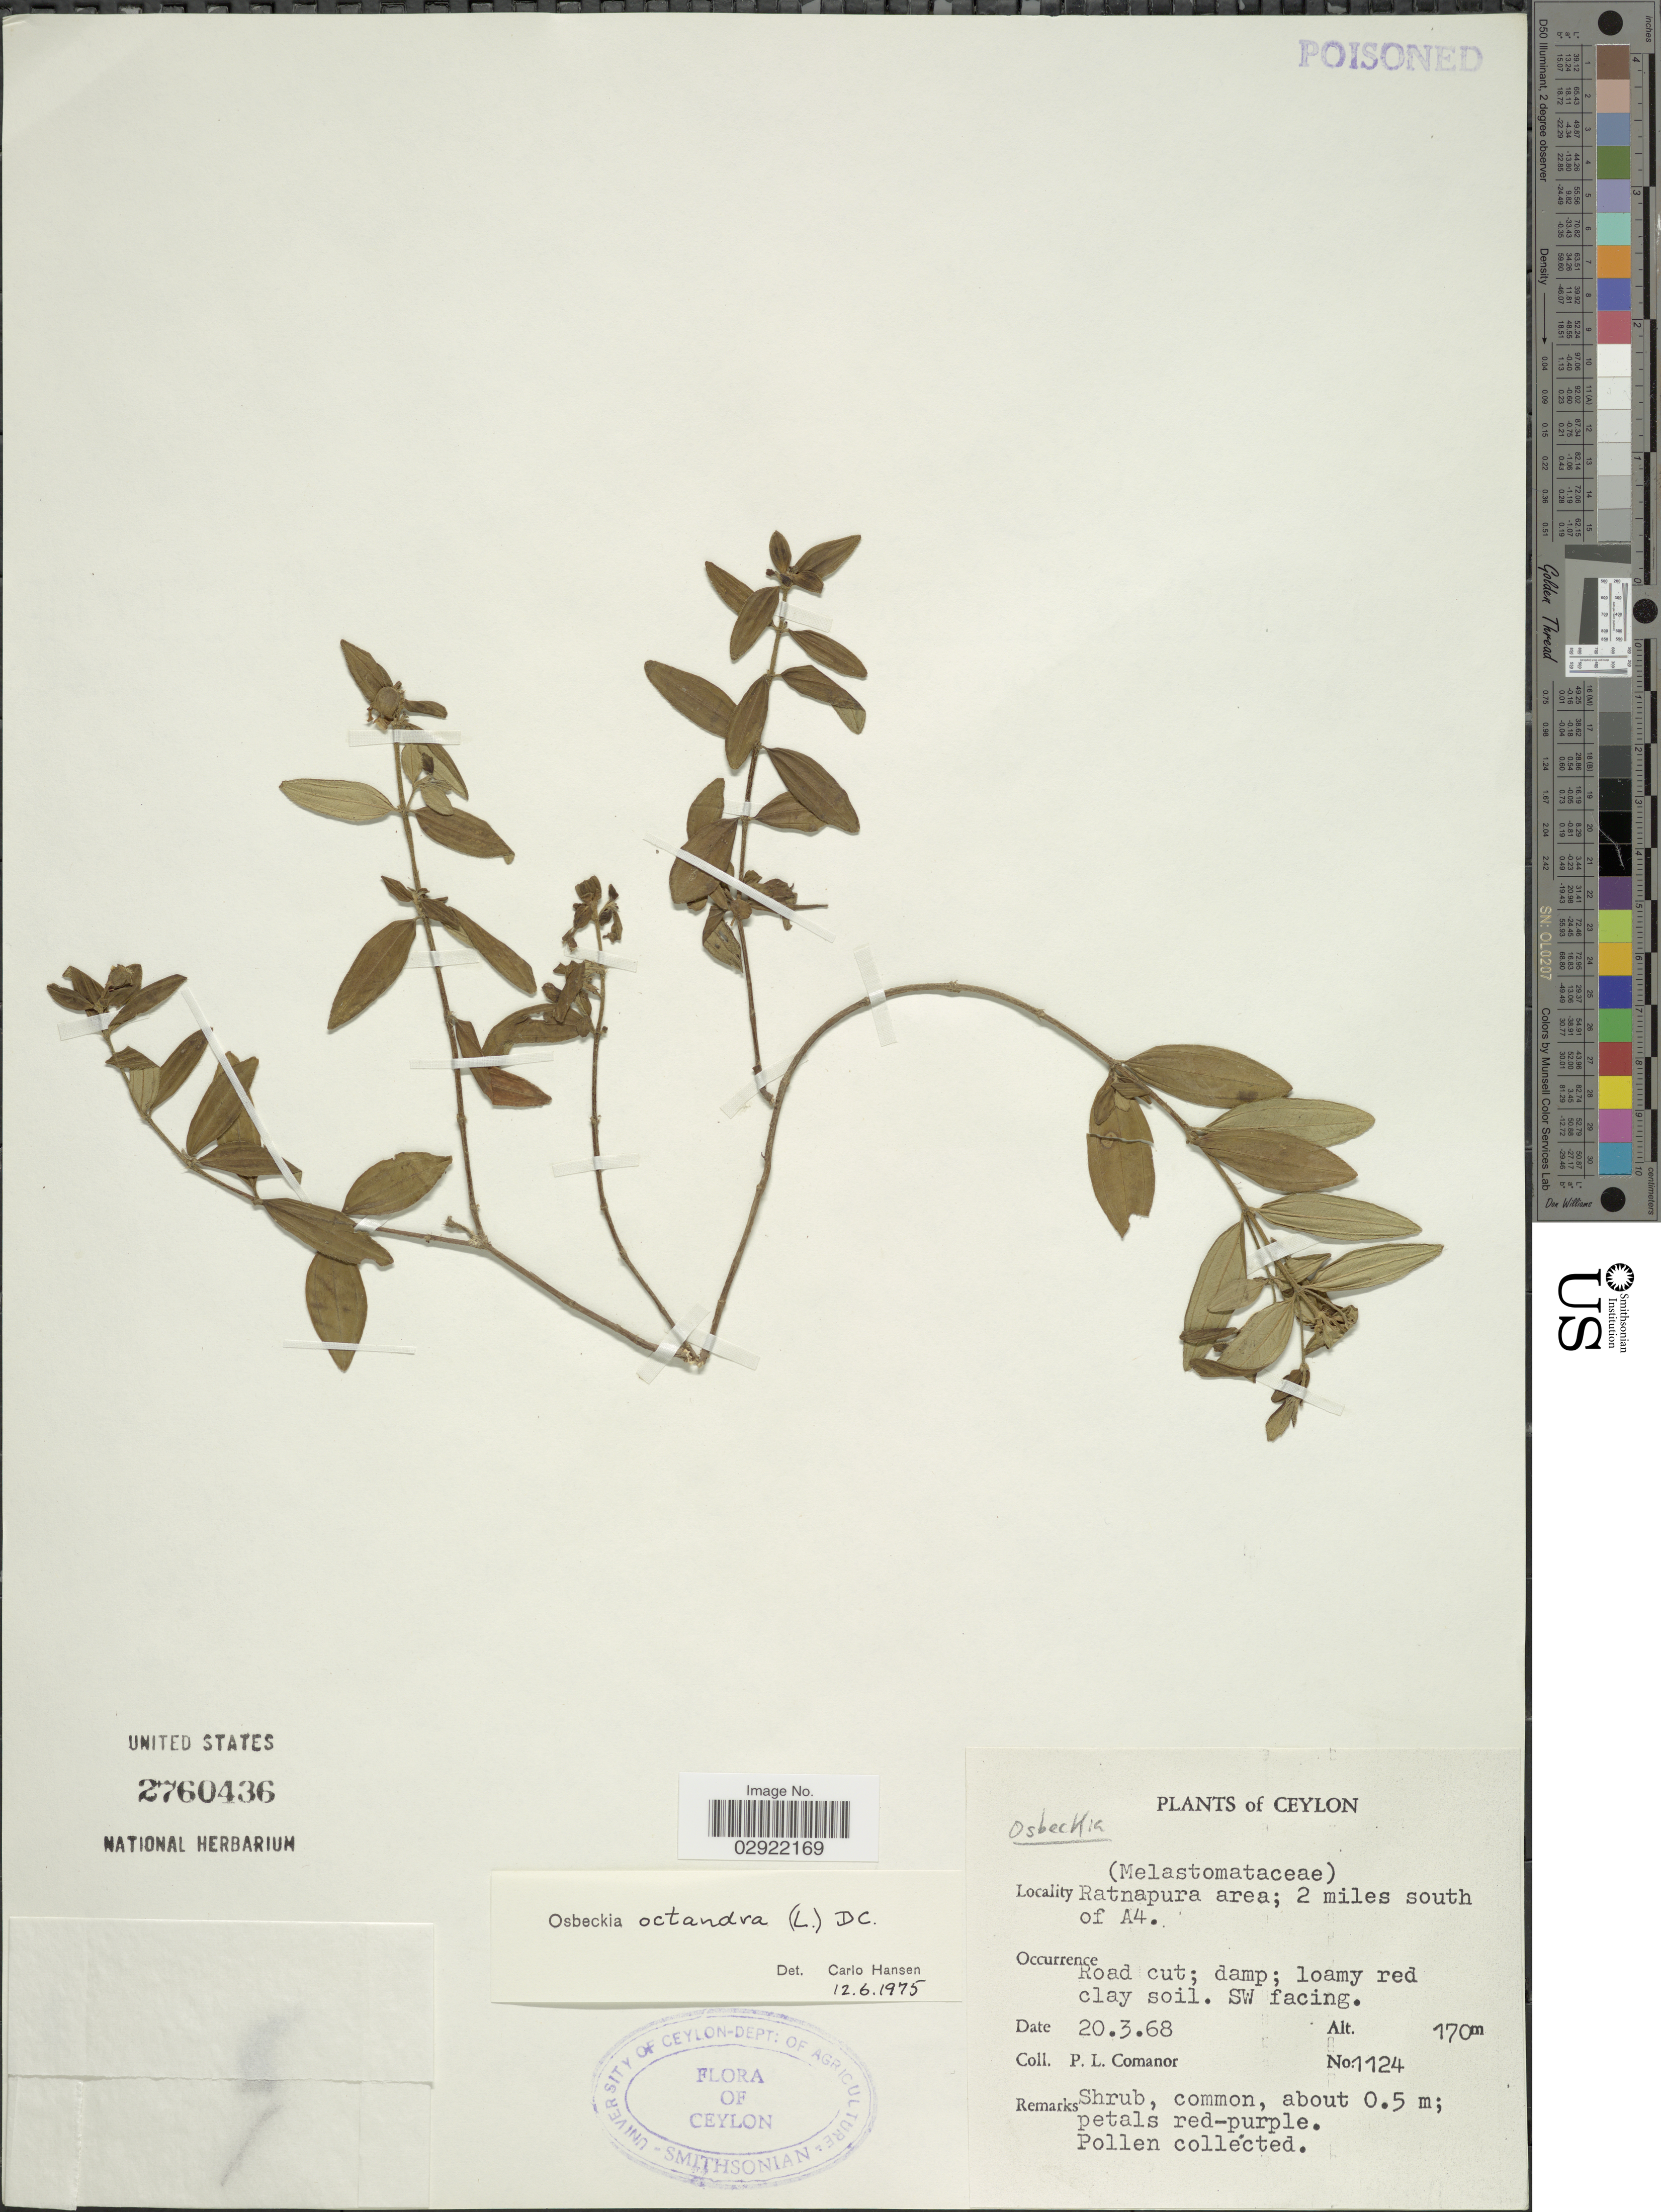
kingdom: Plantae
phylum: Tracheophyta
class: Magnoliopsida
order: Myrtales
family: Melastomataceae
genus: Osbeckia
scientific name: Osbeckia octandra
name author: DC.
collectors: P. Comanor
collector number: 1124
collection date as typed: Transcribed d/m/y: 20/3/68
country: Sri Lanka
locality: Ceylon. Ratnapura area; 2 miles south of A4.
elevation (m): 170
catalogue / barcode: US 2760436